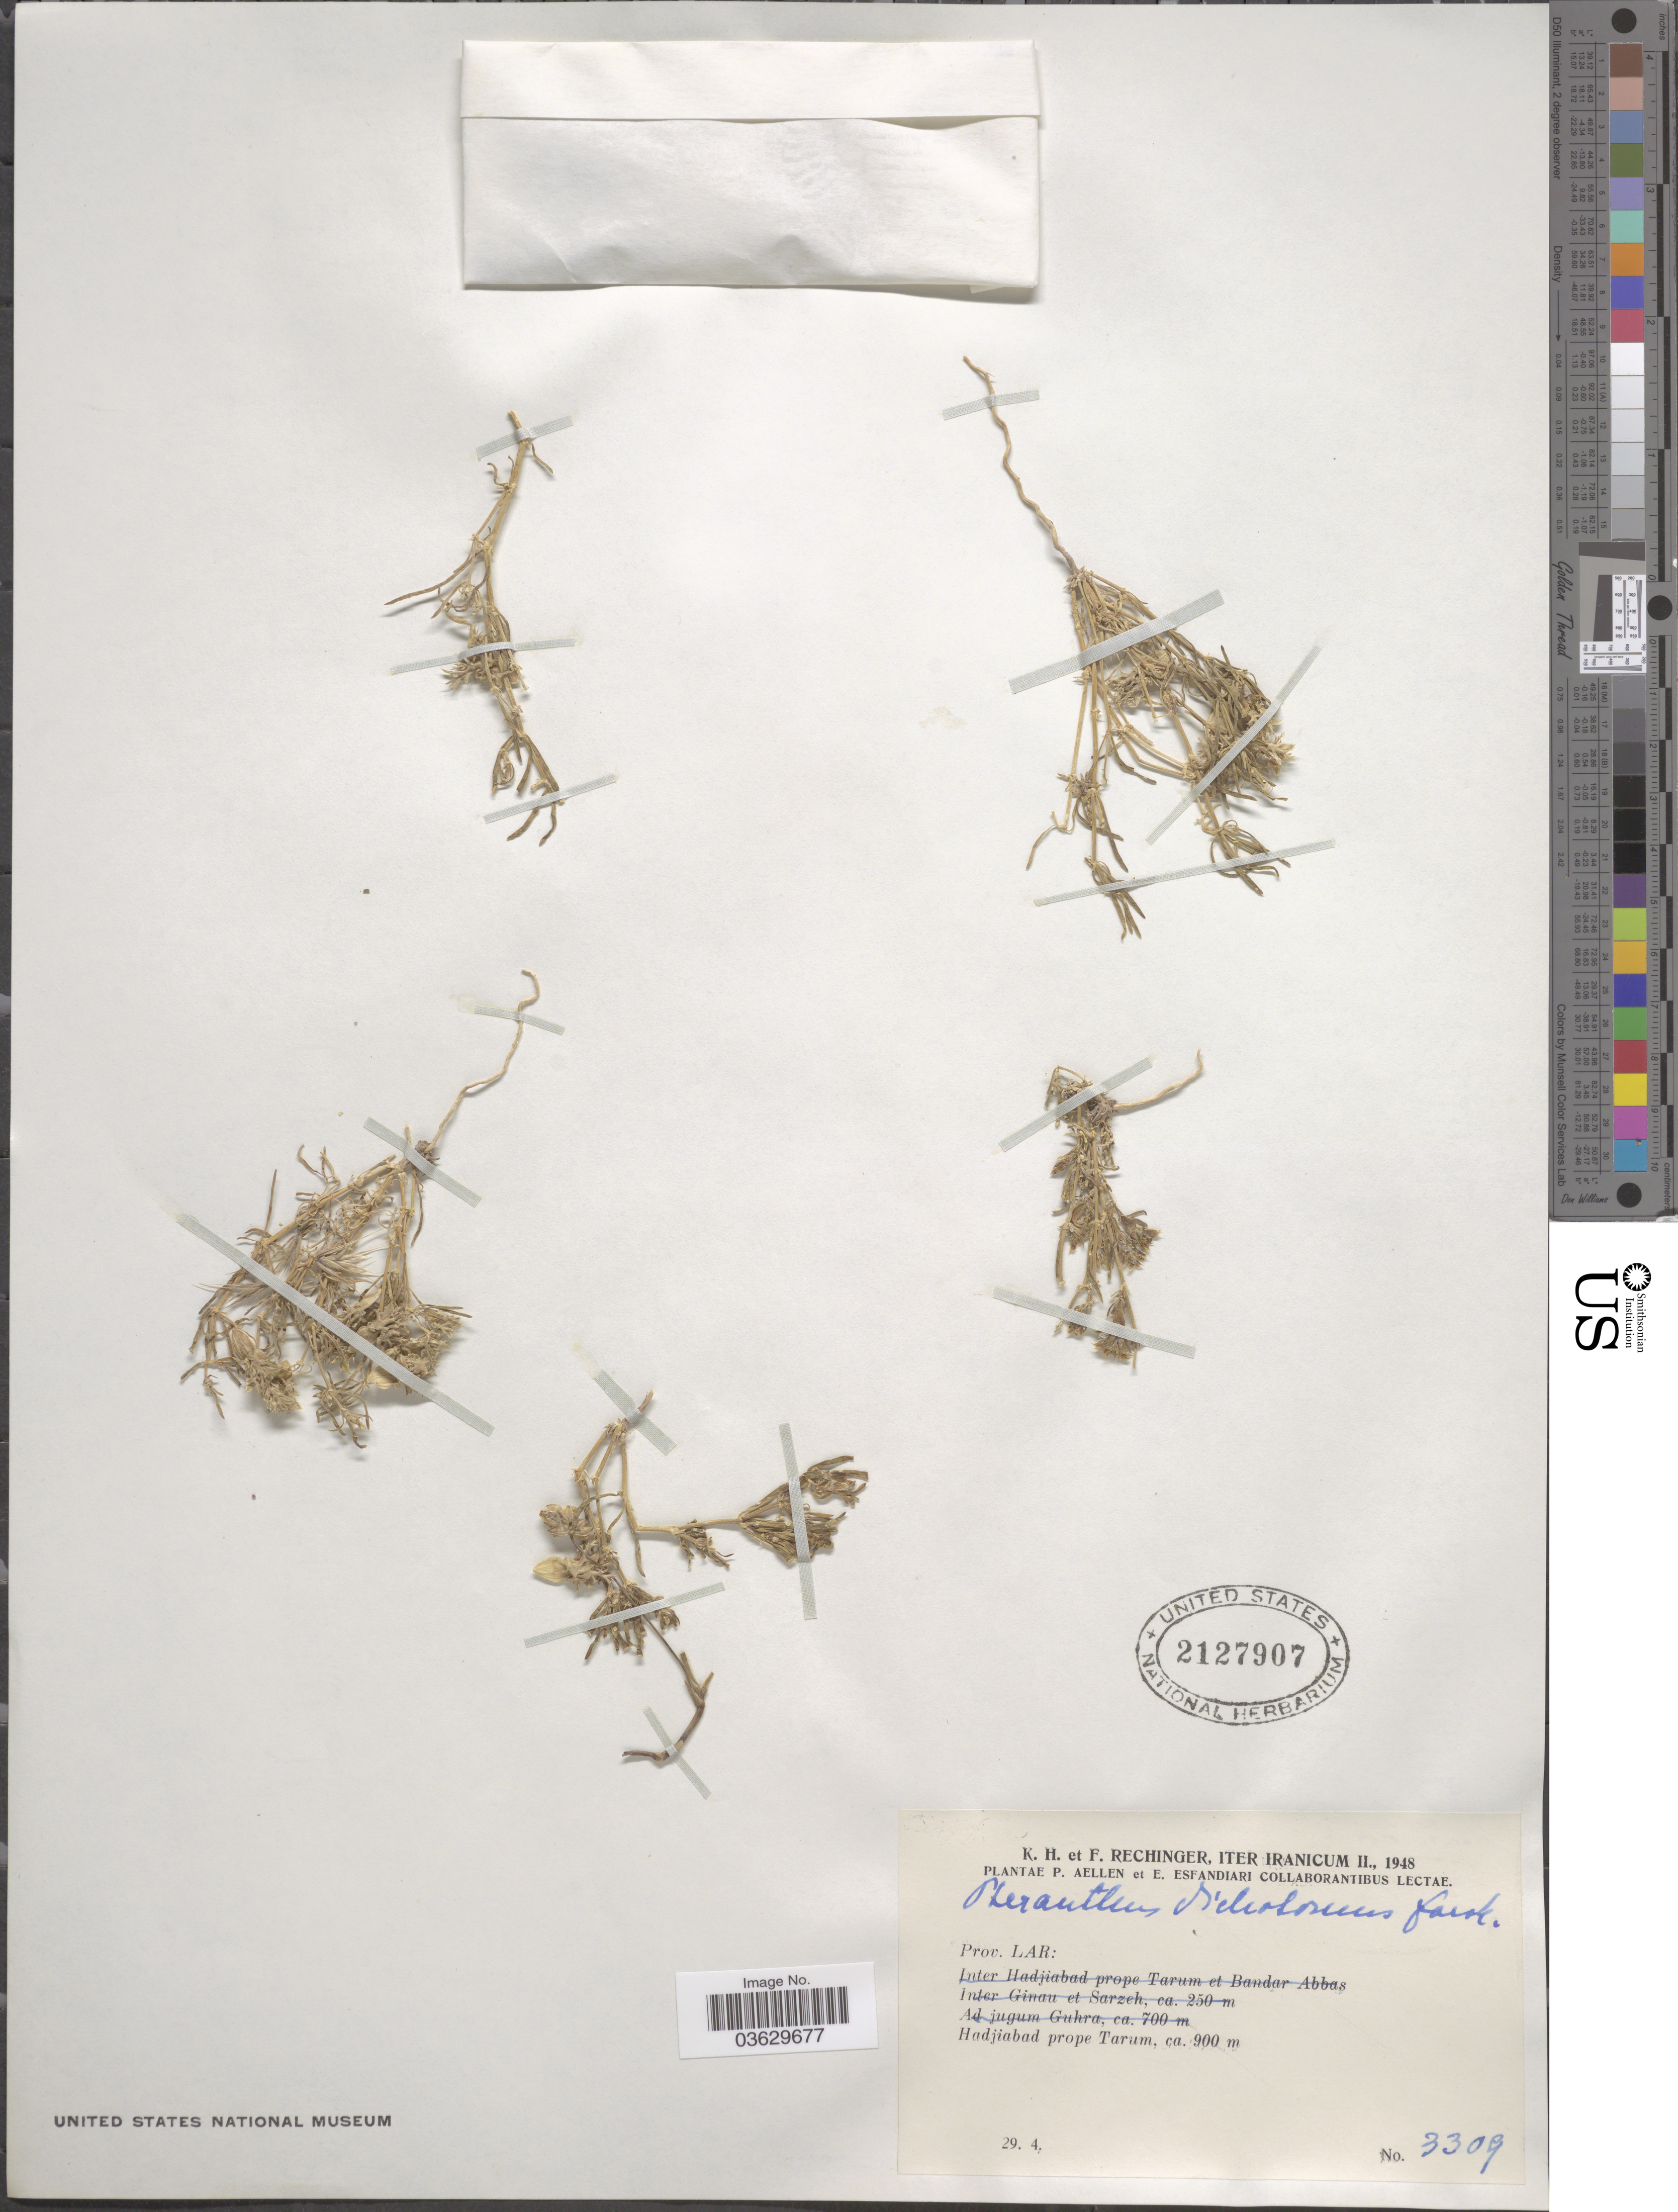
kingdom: Plantae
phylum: Tracheophyta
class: Magnoliopsida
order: Caryophyllales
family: Caryophyllaceae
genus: Pteranthus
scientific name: Pteranthus dichotomus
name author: Forssk.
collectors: K. H. Rechinger, F. Rechinger, P. Aellen & E. Esfandiari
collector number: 3309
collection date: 1948-04-29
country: Iran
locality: Iter Iranicum. Prov. Lar: Hadjiabad prope Tarum.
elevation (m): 900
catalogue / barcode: US 2127907